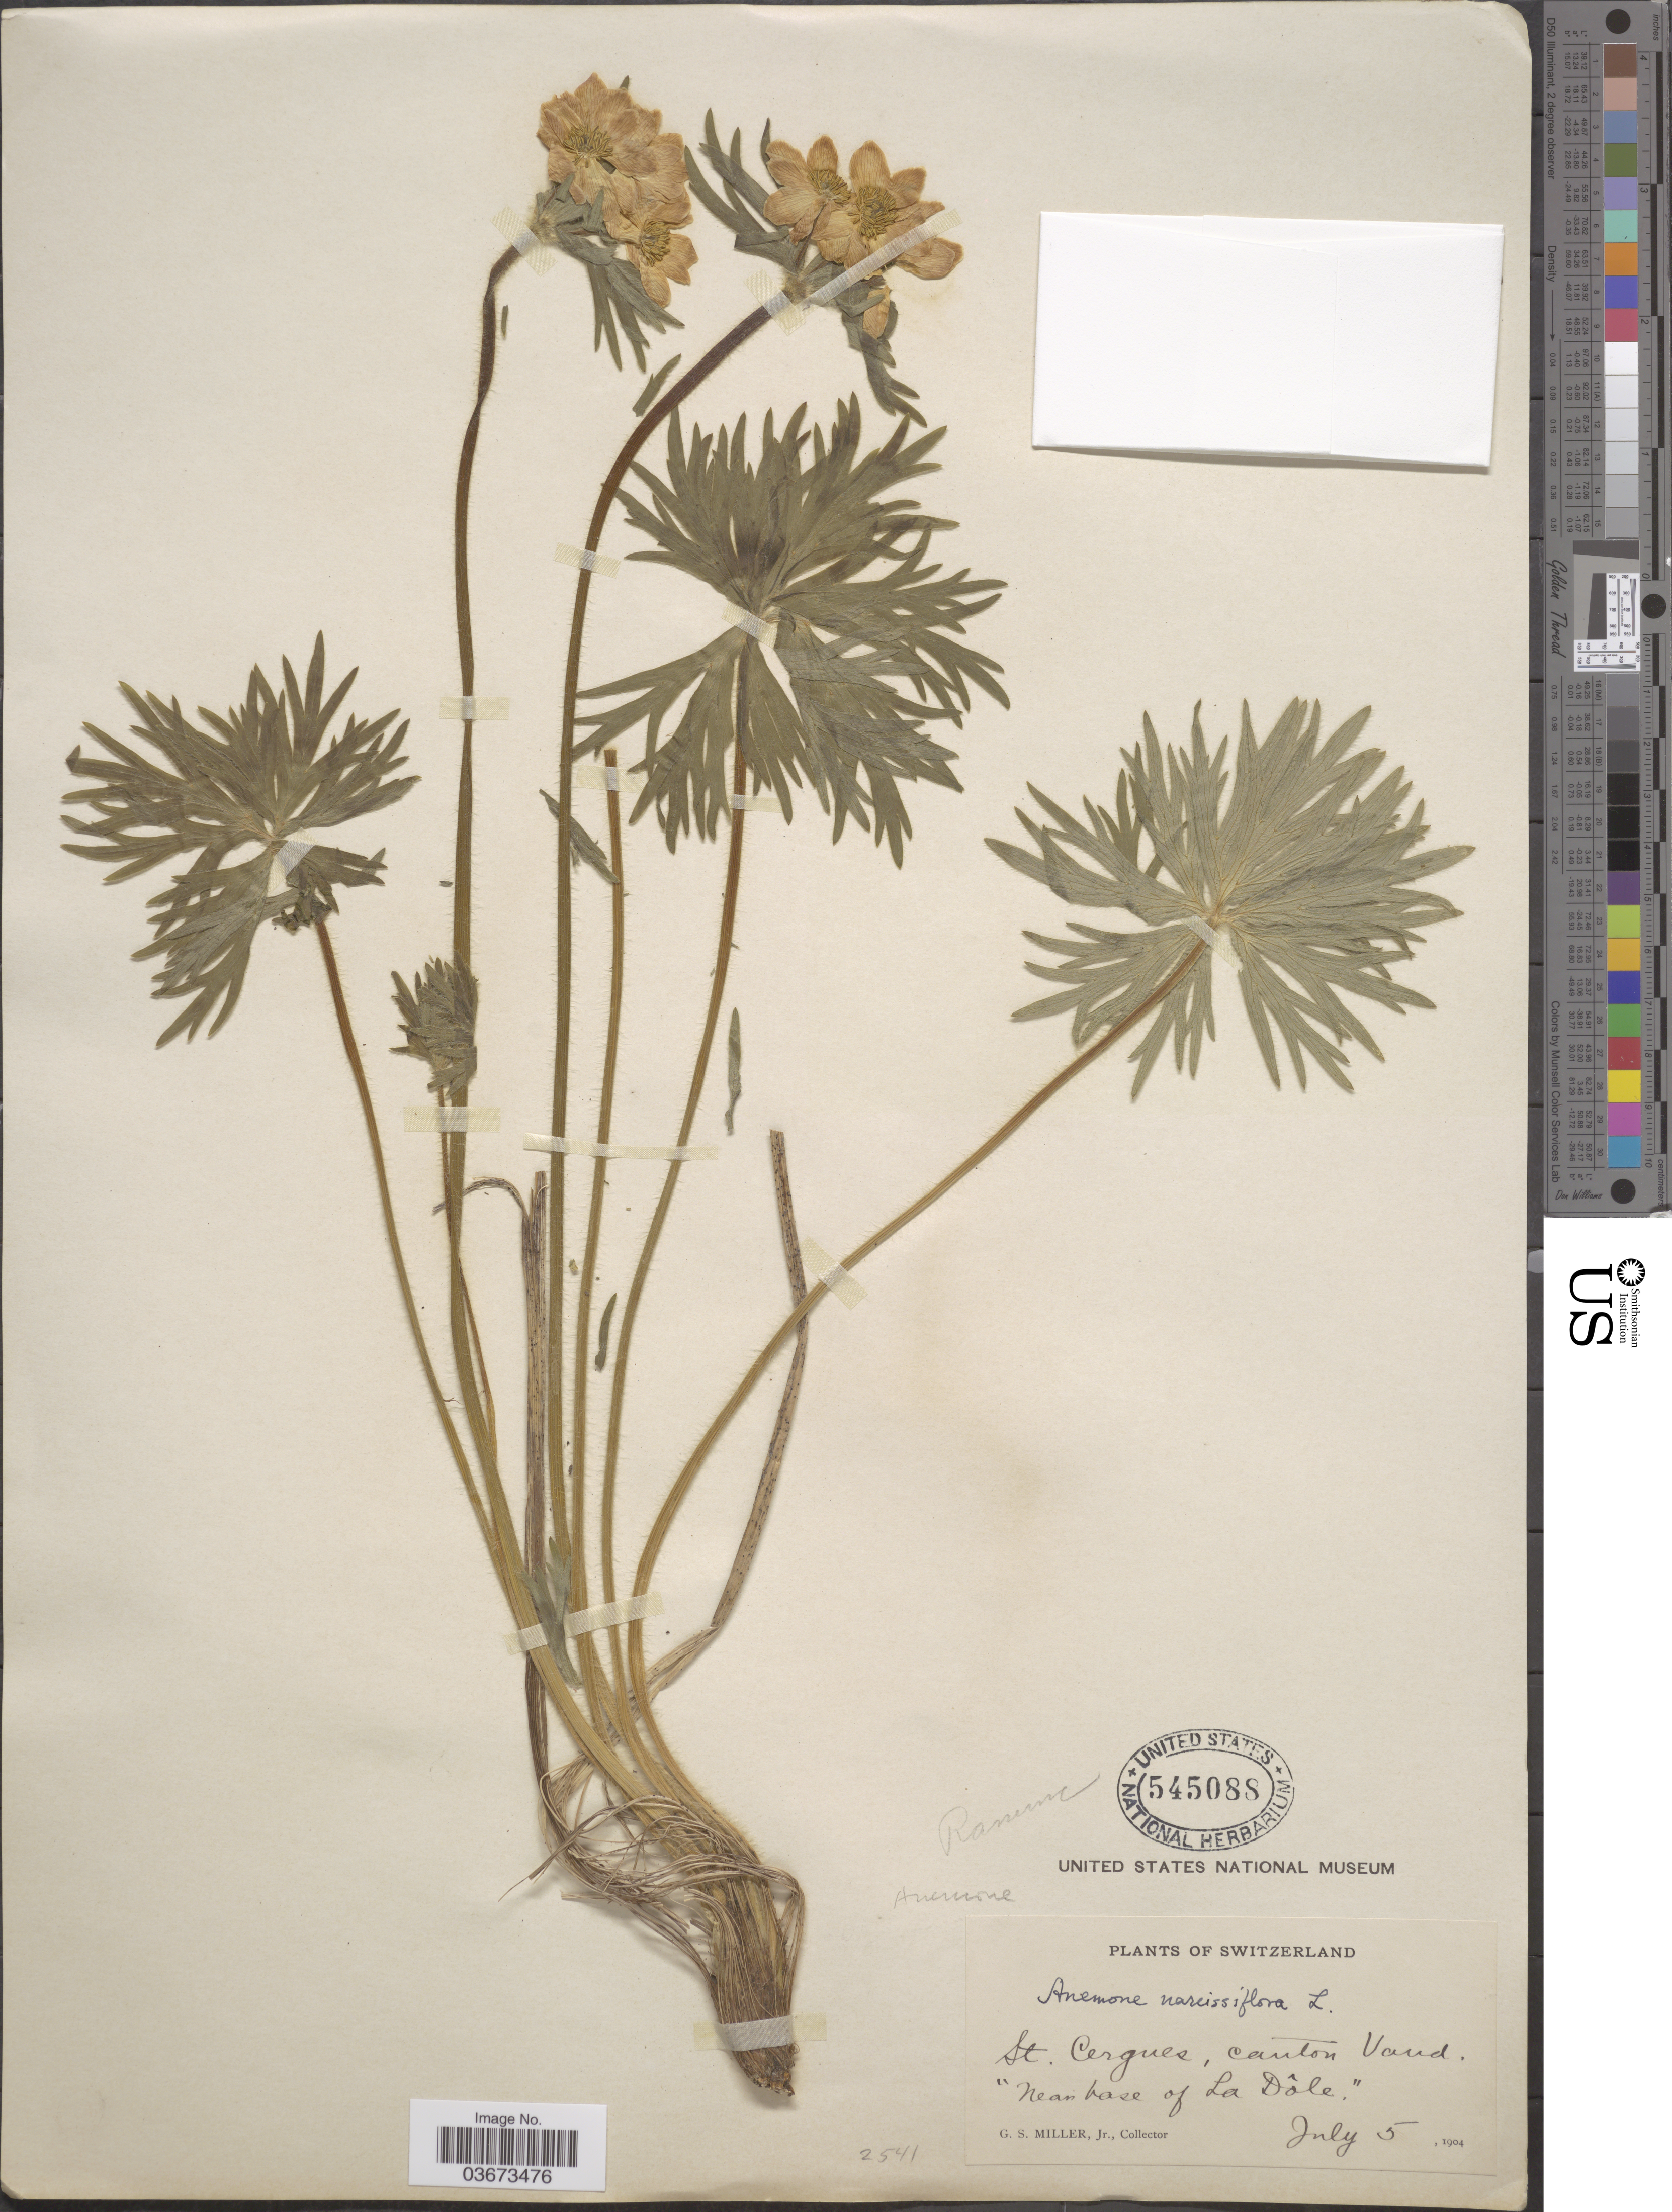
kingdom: Plantae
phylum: Tracheophyta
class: Magnoliopsida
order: Ranunculales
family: Ranunculaceae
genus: Anemone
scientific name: Anemone narcissiflora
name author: L.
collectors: G. S. Miller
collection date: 1904-07-05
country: Switzerland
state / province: Vaud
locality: St. Cergues, canton Vaud. "Near base of La Dôle".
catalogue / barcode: US 545088